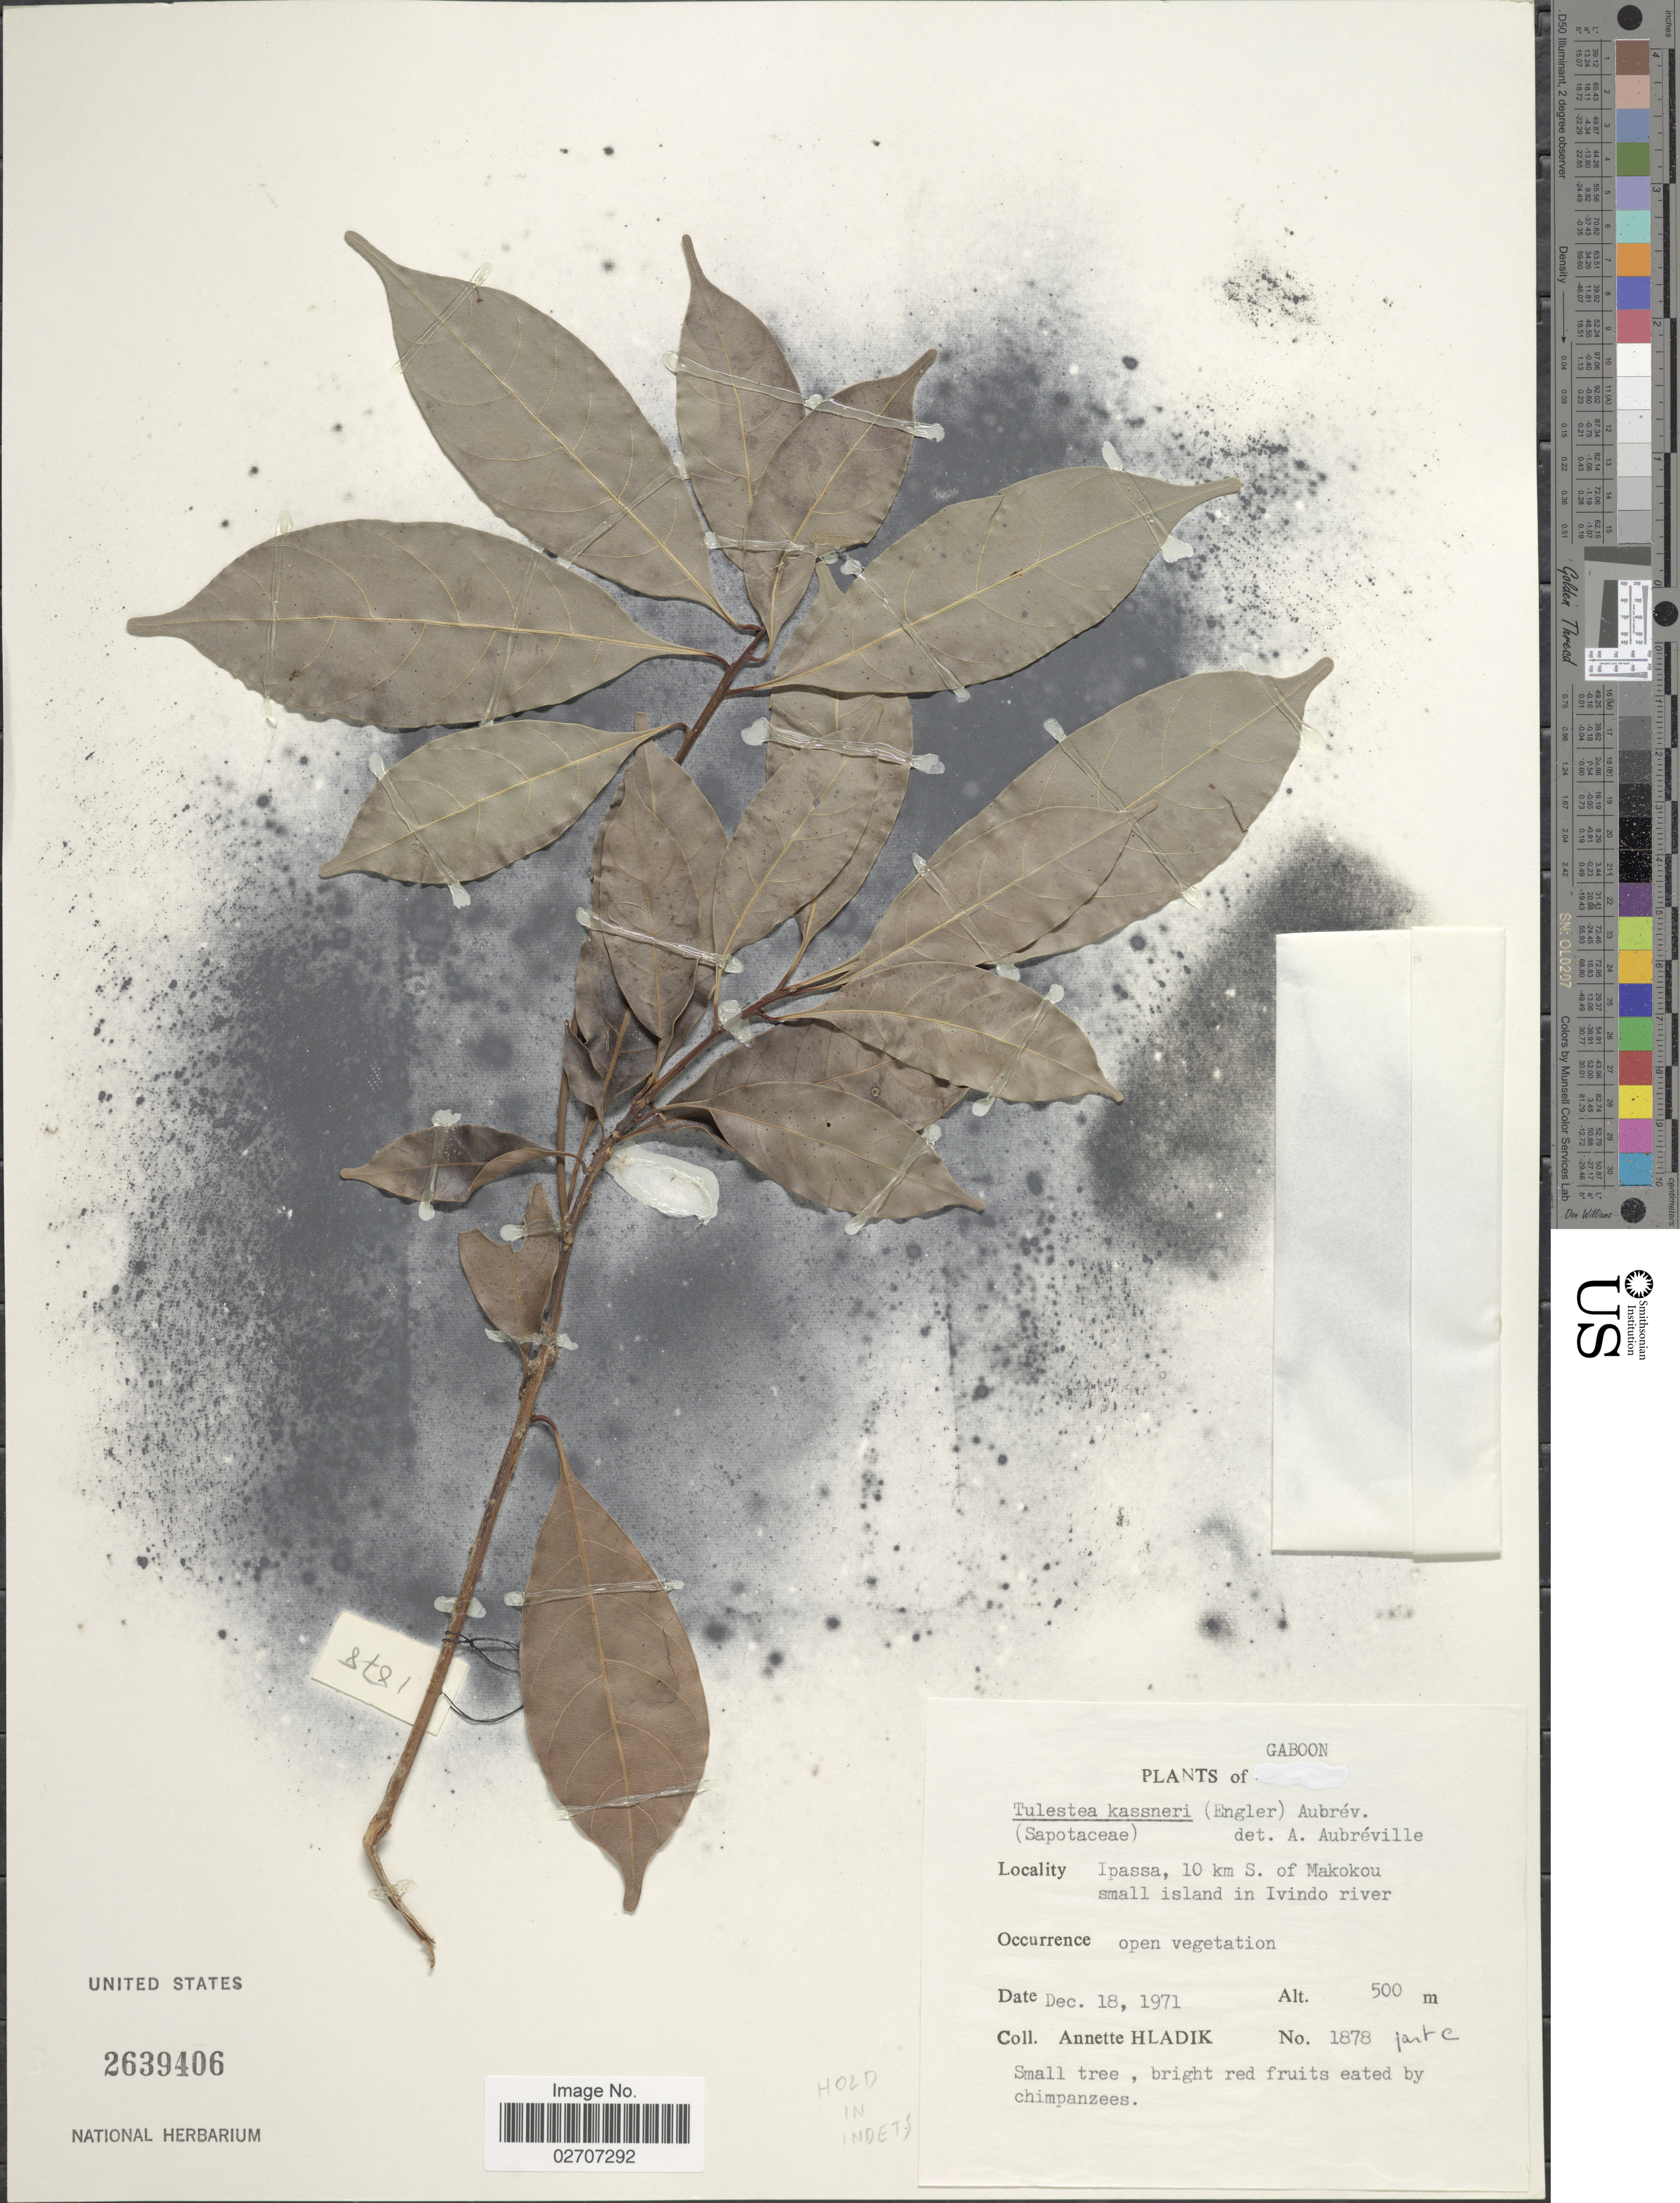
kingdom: Plantae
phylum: Tracheophyta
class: Magnoliopsida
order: Ericales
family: Sapotaceae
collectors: A. Hladik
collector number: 188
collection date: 1971-12-18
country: Gabon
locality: Gaboon, Ipassa , 10 km S. of Makokou small island in Ivindo river.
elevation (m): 500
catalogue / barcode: US 2639406